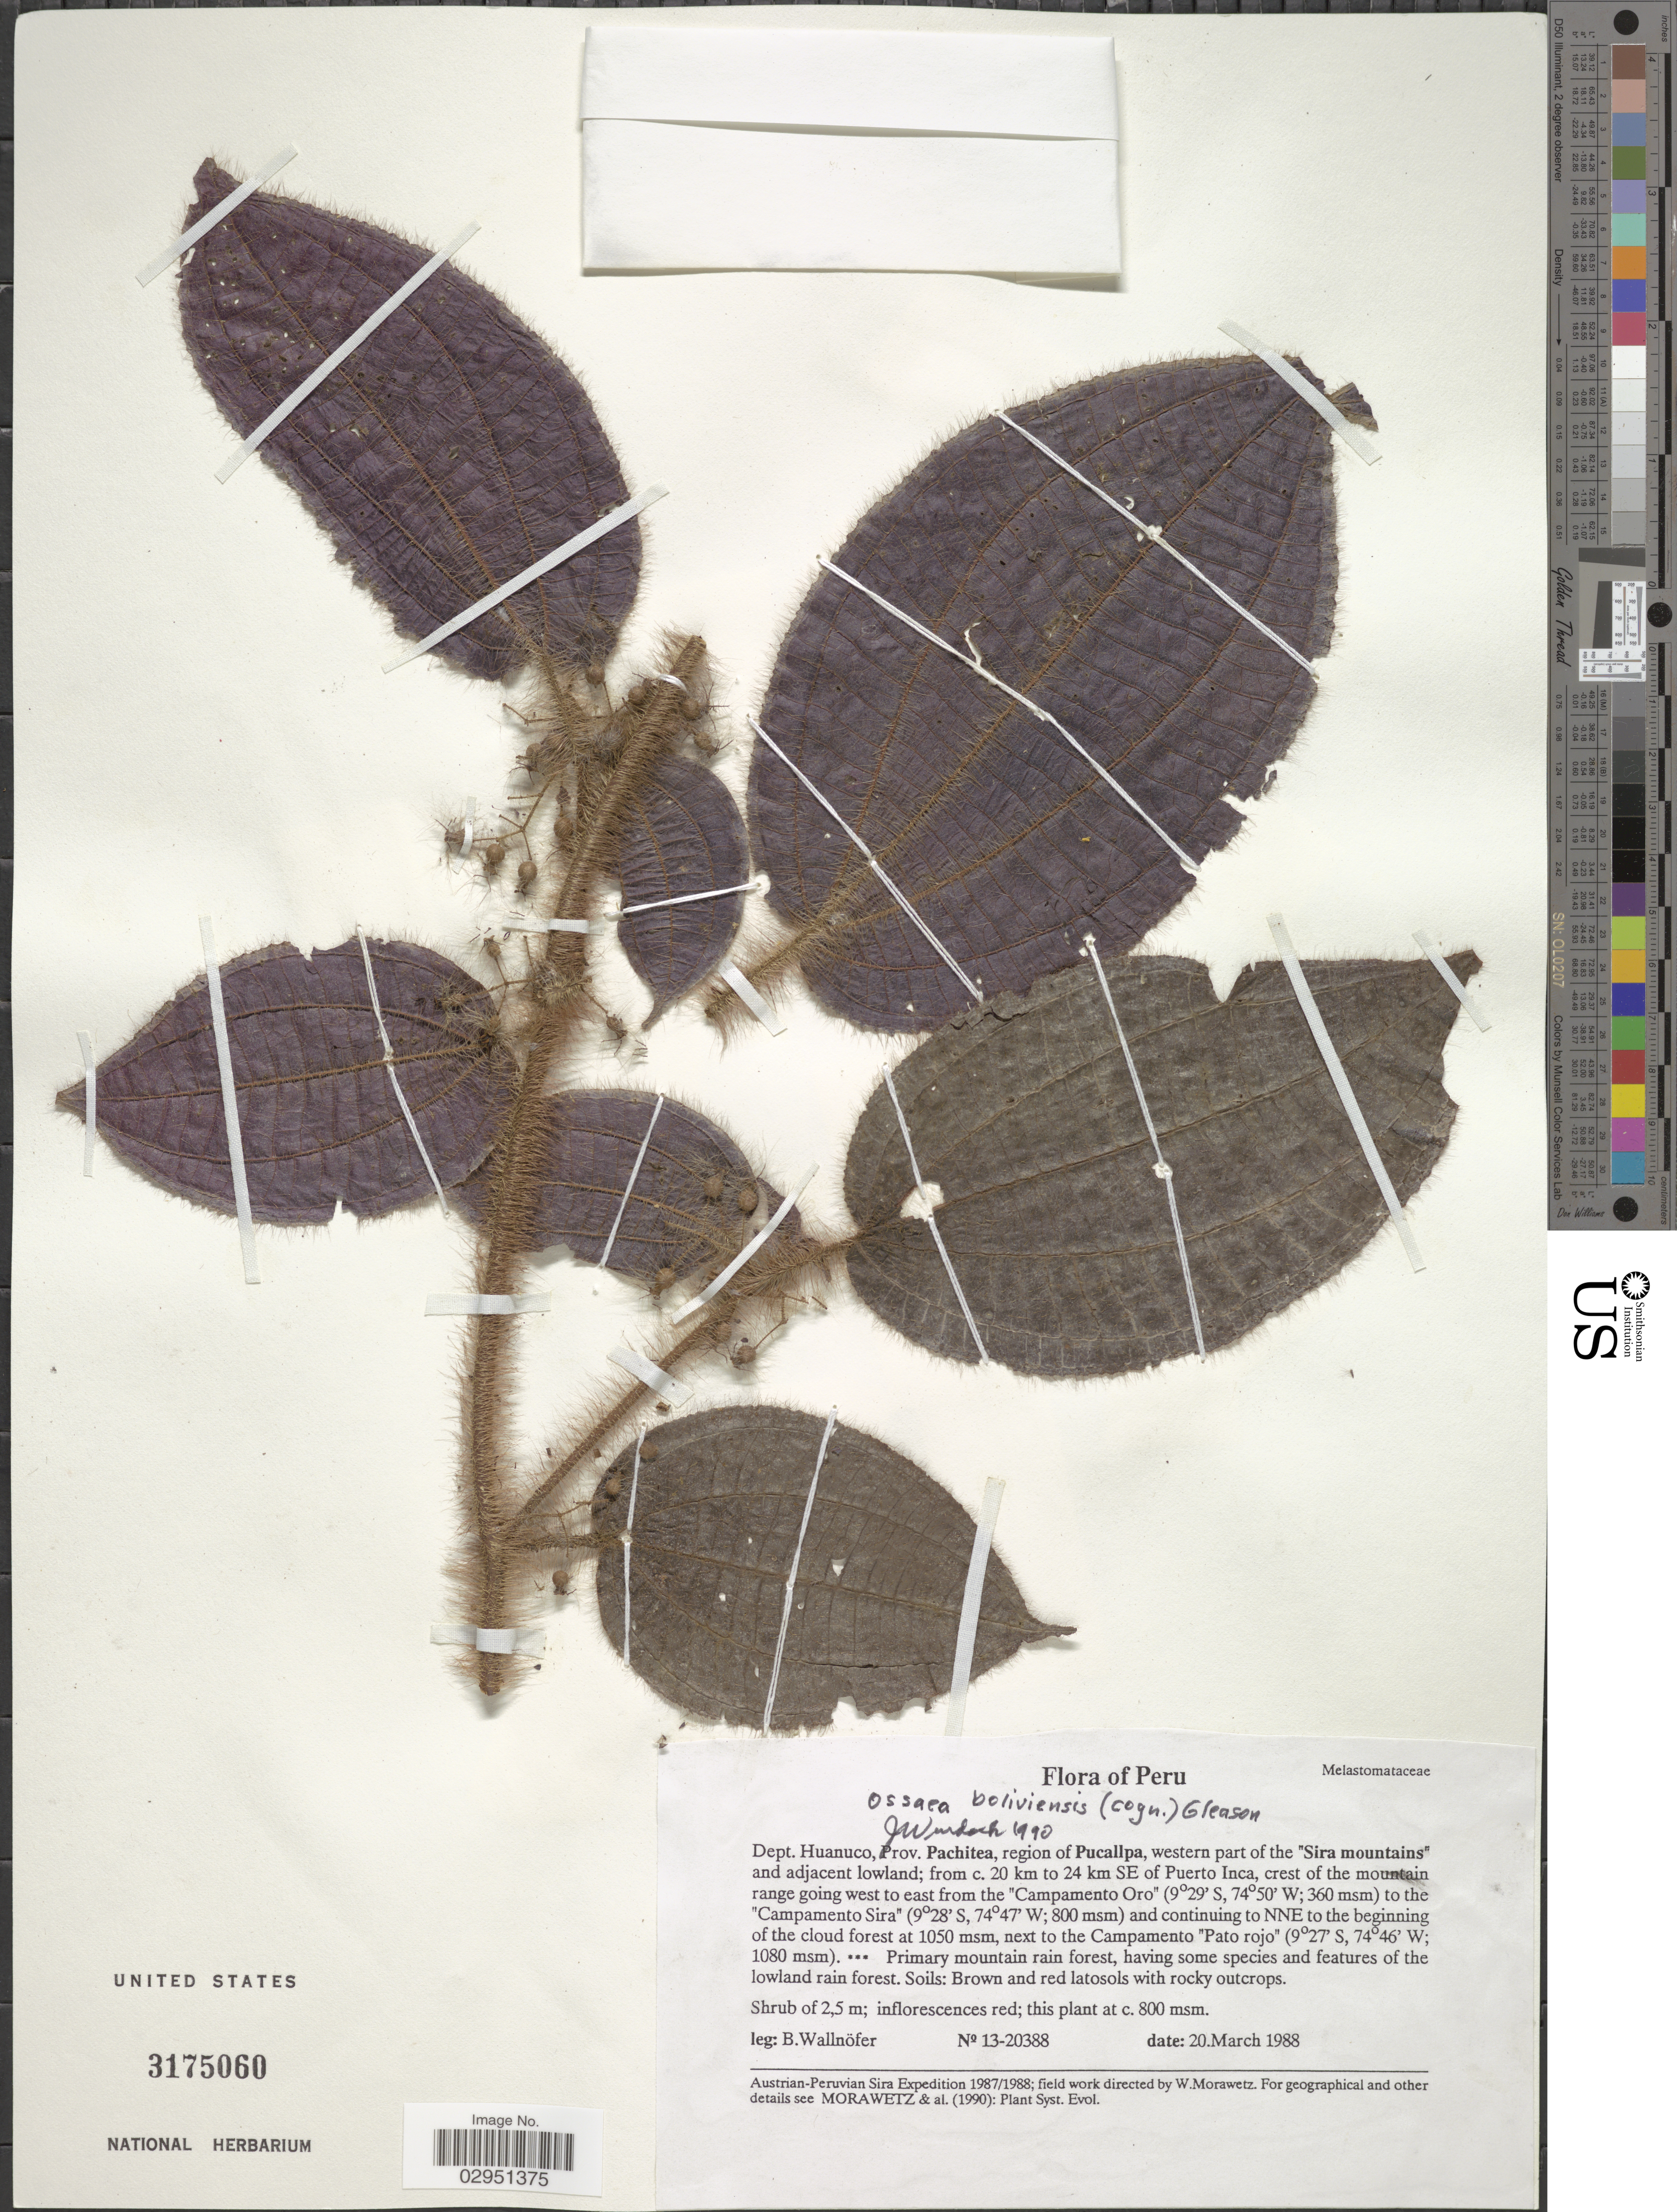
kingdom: Plantae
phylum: Tracheophyta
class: Magnoliopsida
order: Myrtales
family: Melastomataceae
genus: Ossaea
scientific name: Ossaea boliviensis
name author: (Cogn.) Gleason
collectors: B. Wallnöfer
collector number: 13-20388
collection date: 1988-03-20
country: Peru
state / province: Huánuco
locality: Dept. Huanuco, Prov. Pachitea, region of Pucallpa, western part of the "Sira Mountains" and adjacent lowlan; from c. 20 km to 24 km SE of Puerto Inca, crest of the mountain range going west to east from the "Campamento Oro" to the "Campamento Sira" and continuing to NNE to the beginning of the cloud forest, next to the Campamento "Pato Rojo".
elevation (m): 360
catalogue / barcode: US 3175060